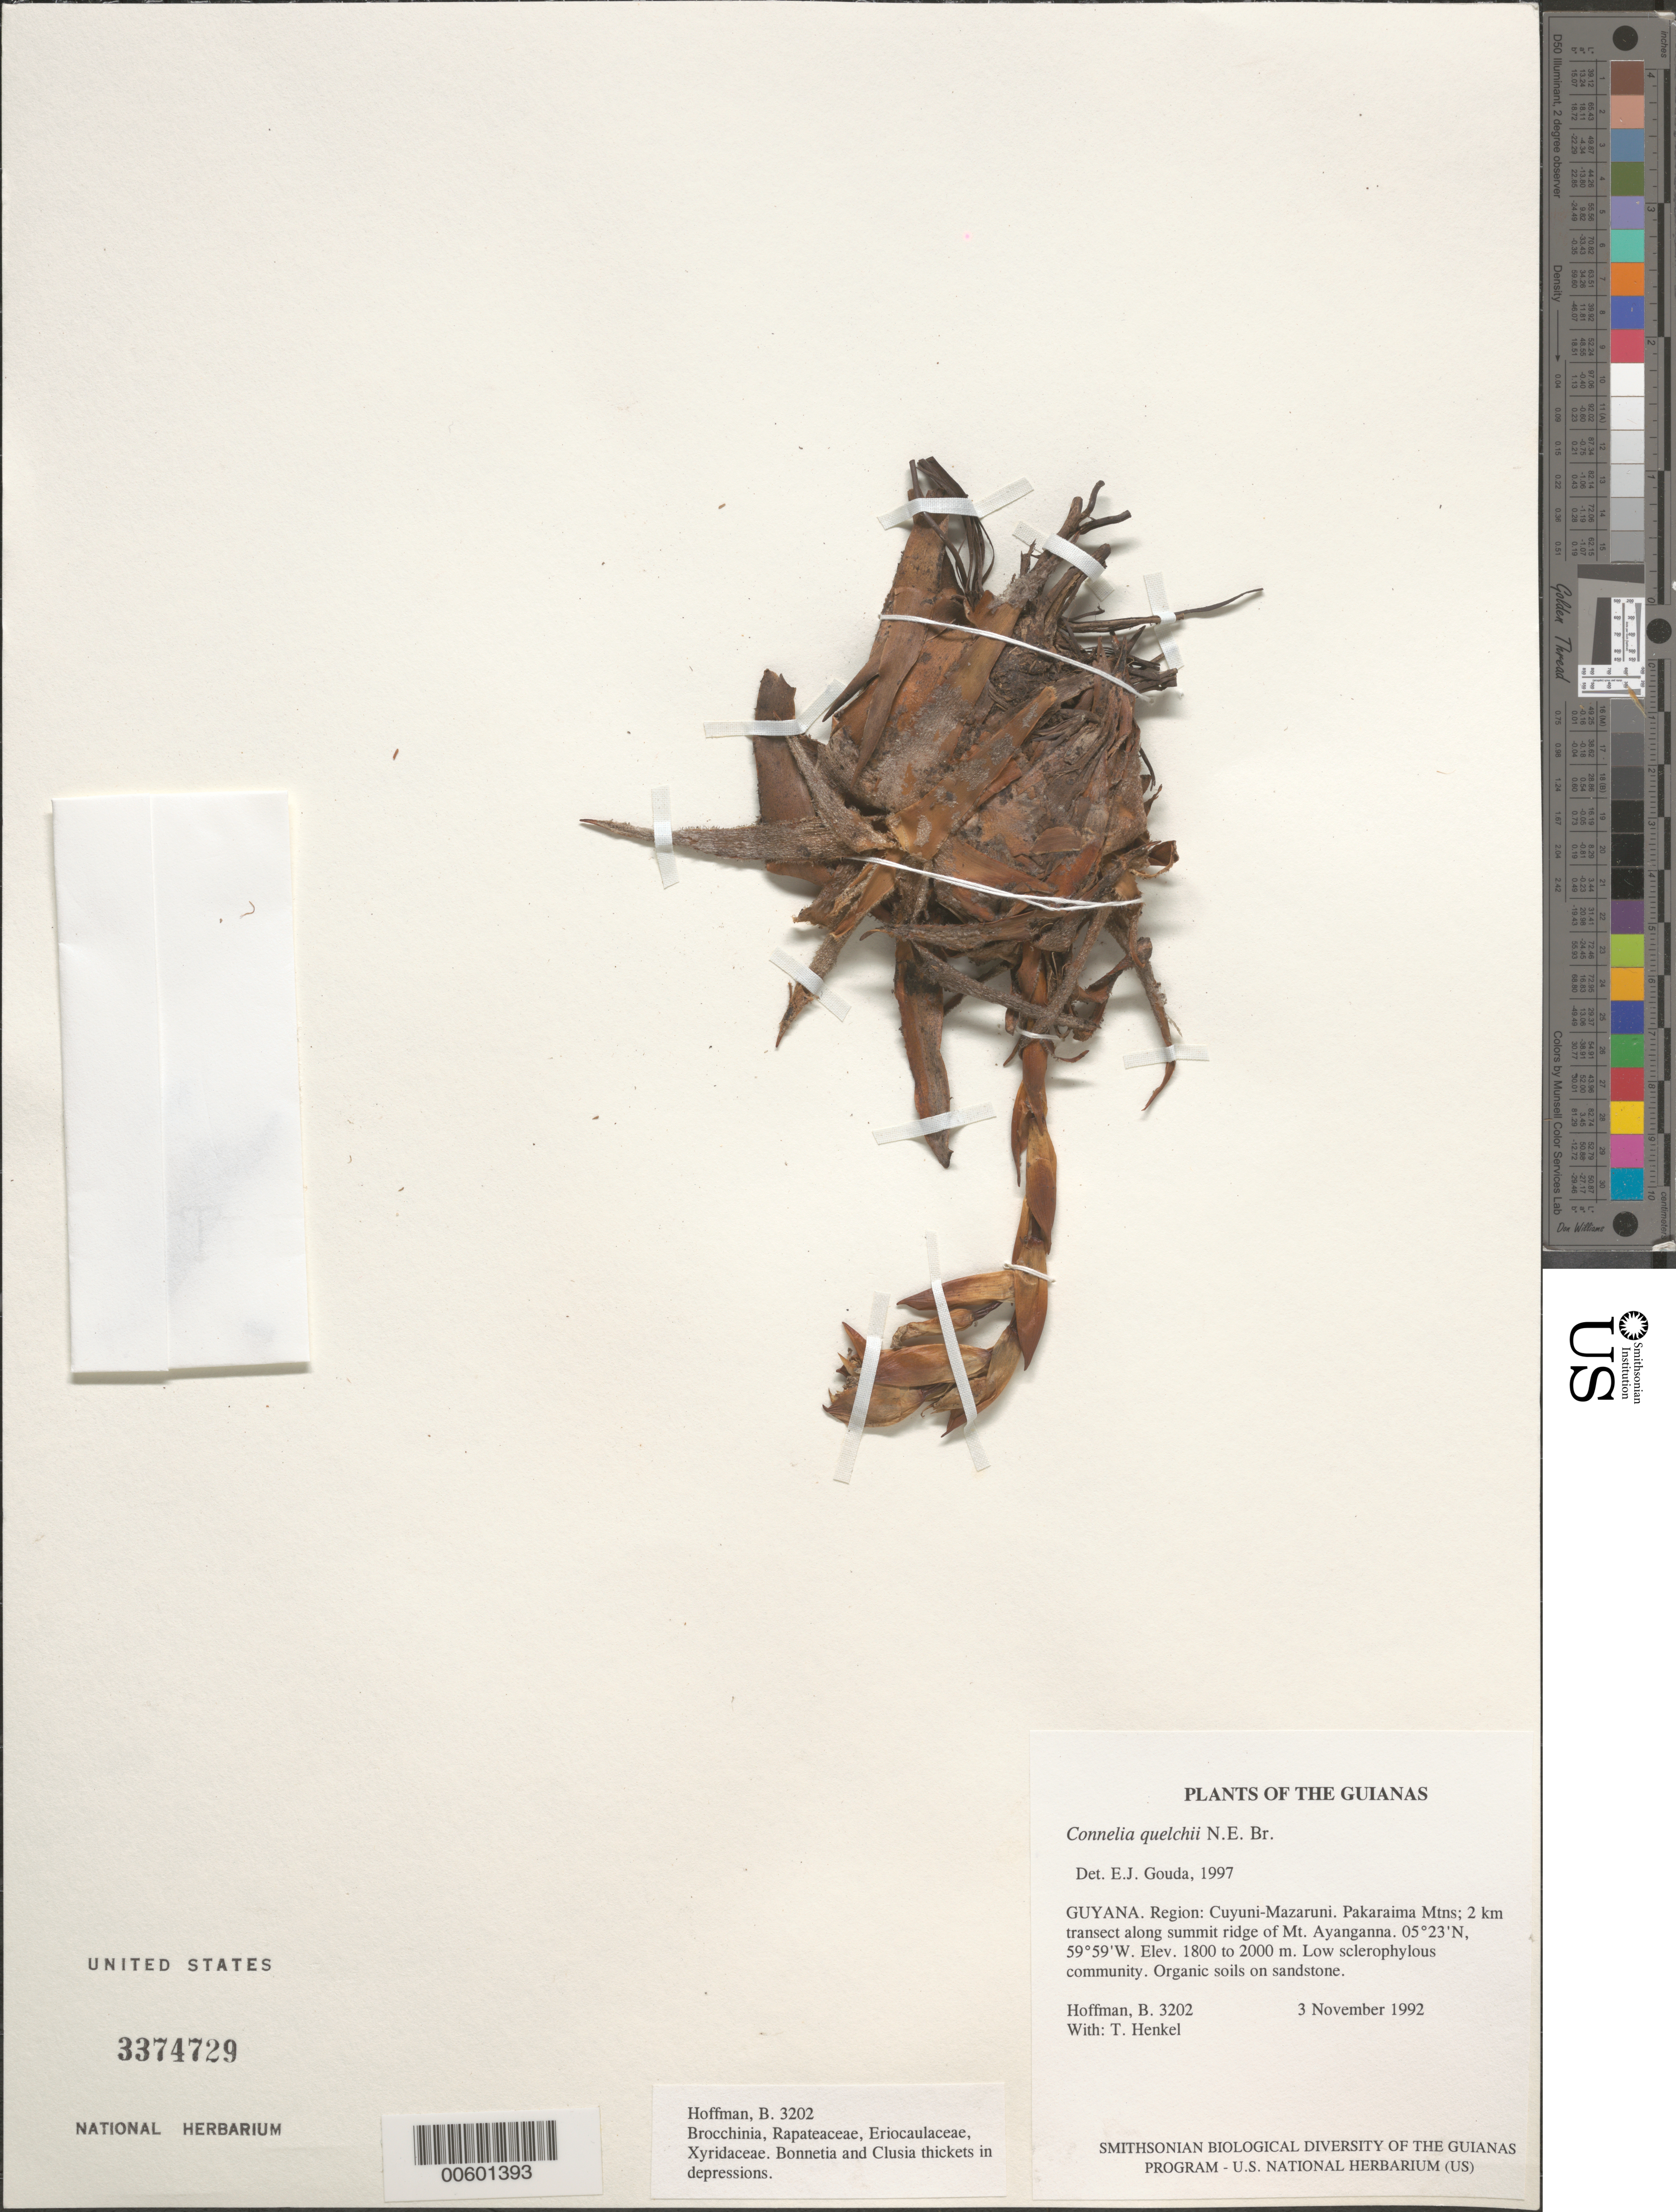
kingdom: Plantae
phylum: Tracheophyta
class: Liliopsida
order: Poales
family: Bromeliaceae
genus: Connellia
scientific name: Connellia quelchii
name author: N.E. Br.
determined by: Gouda, E. J.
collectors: B. Hoffman & T. Henkel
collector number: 3202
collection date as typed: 3 November 1992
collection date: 1992-11-03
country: Guyana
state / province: Cuyuni-Mazaruni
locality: Pakaraima Mountains; 2 km transect along summit ridge of Mt. Ayanganna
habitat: Low sclerophylous community. Organic soils on sandstone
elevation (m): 1800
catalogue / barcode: US 3374729